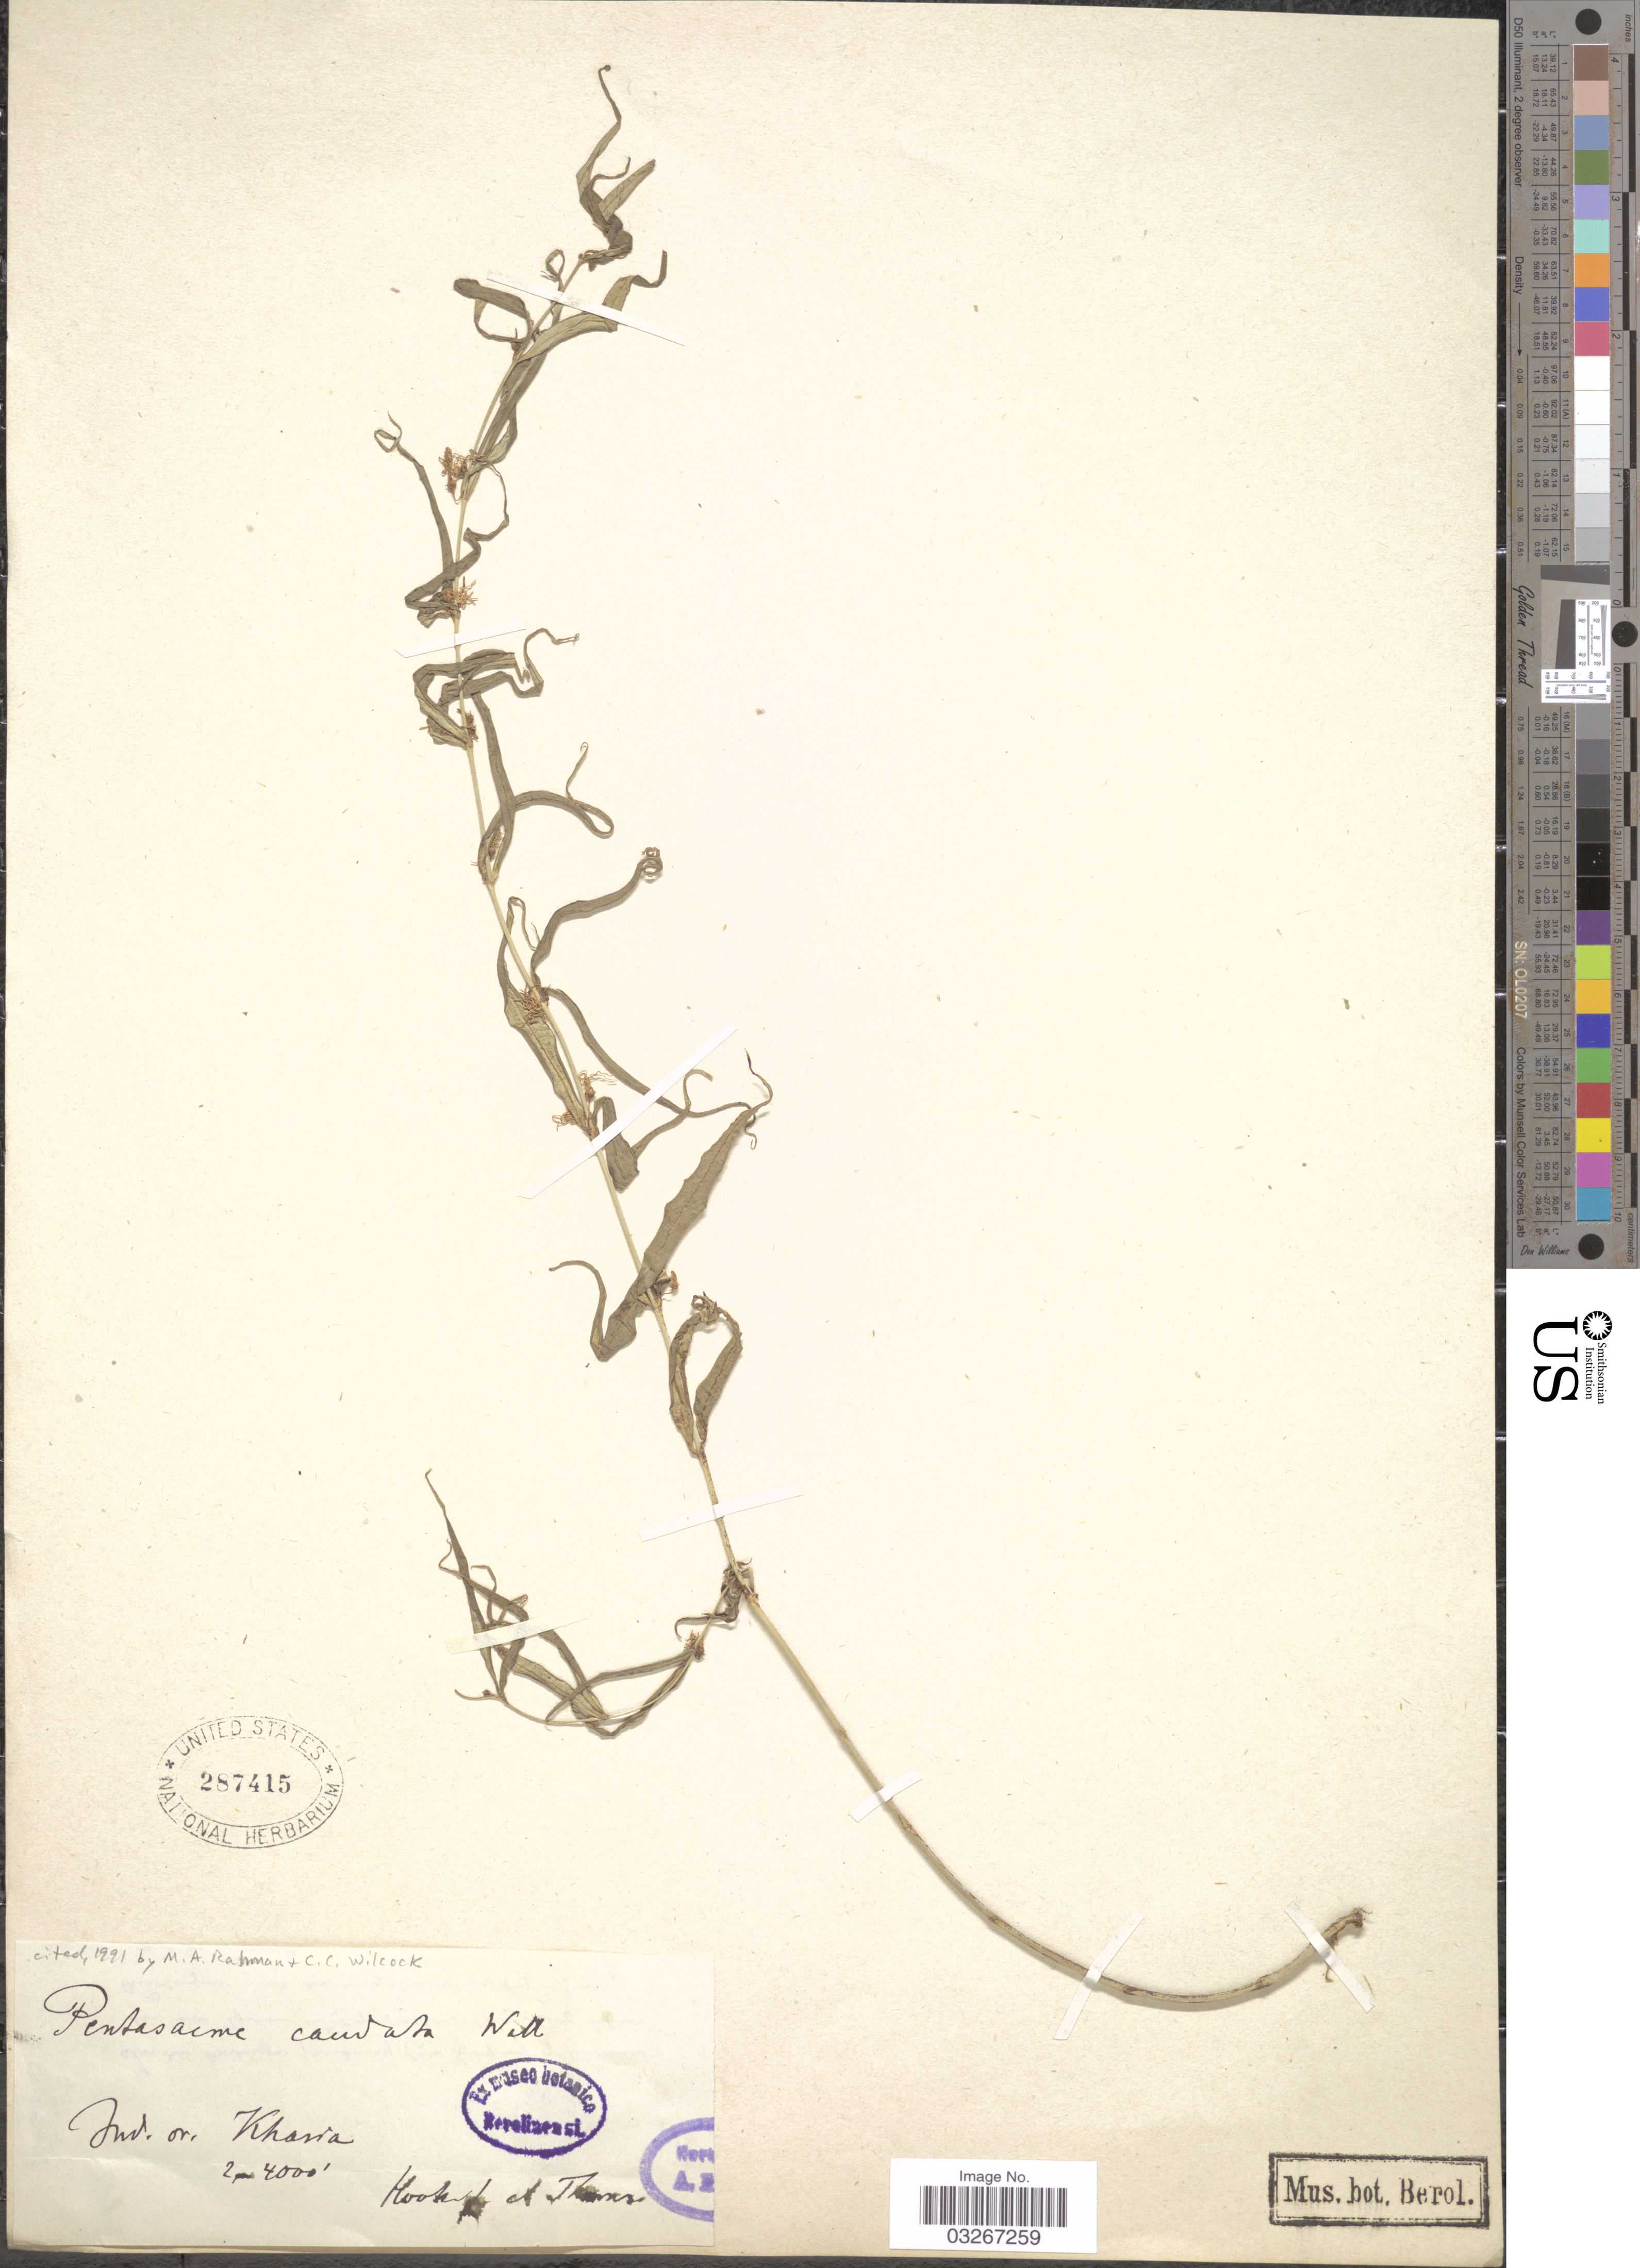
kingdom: Plantae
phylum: Tracheophyta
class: Magnoliopsida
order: Gentianales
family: Apocynaceae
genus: Pentasacme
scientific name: Pentasacme caudatum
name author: Wall. ex Wight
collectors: -. Hooker & -- Thomson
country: India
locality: Ind. or. Khasia.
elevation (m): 610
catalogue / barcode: US 287415